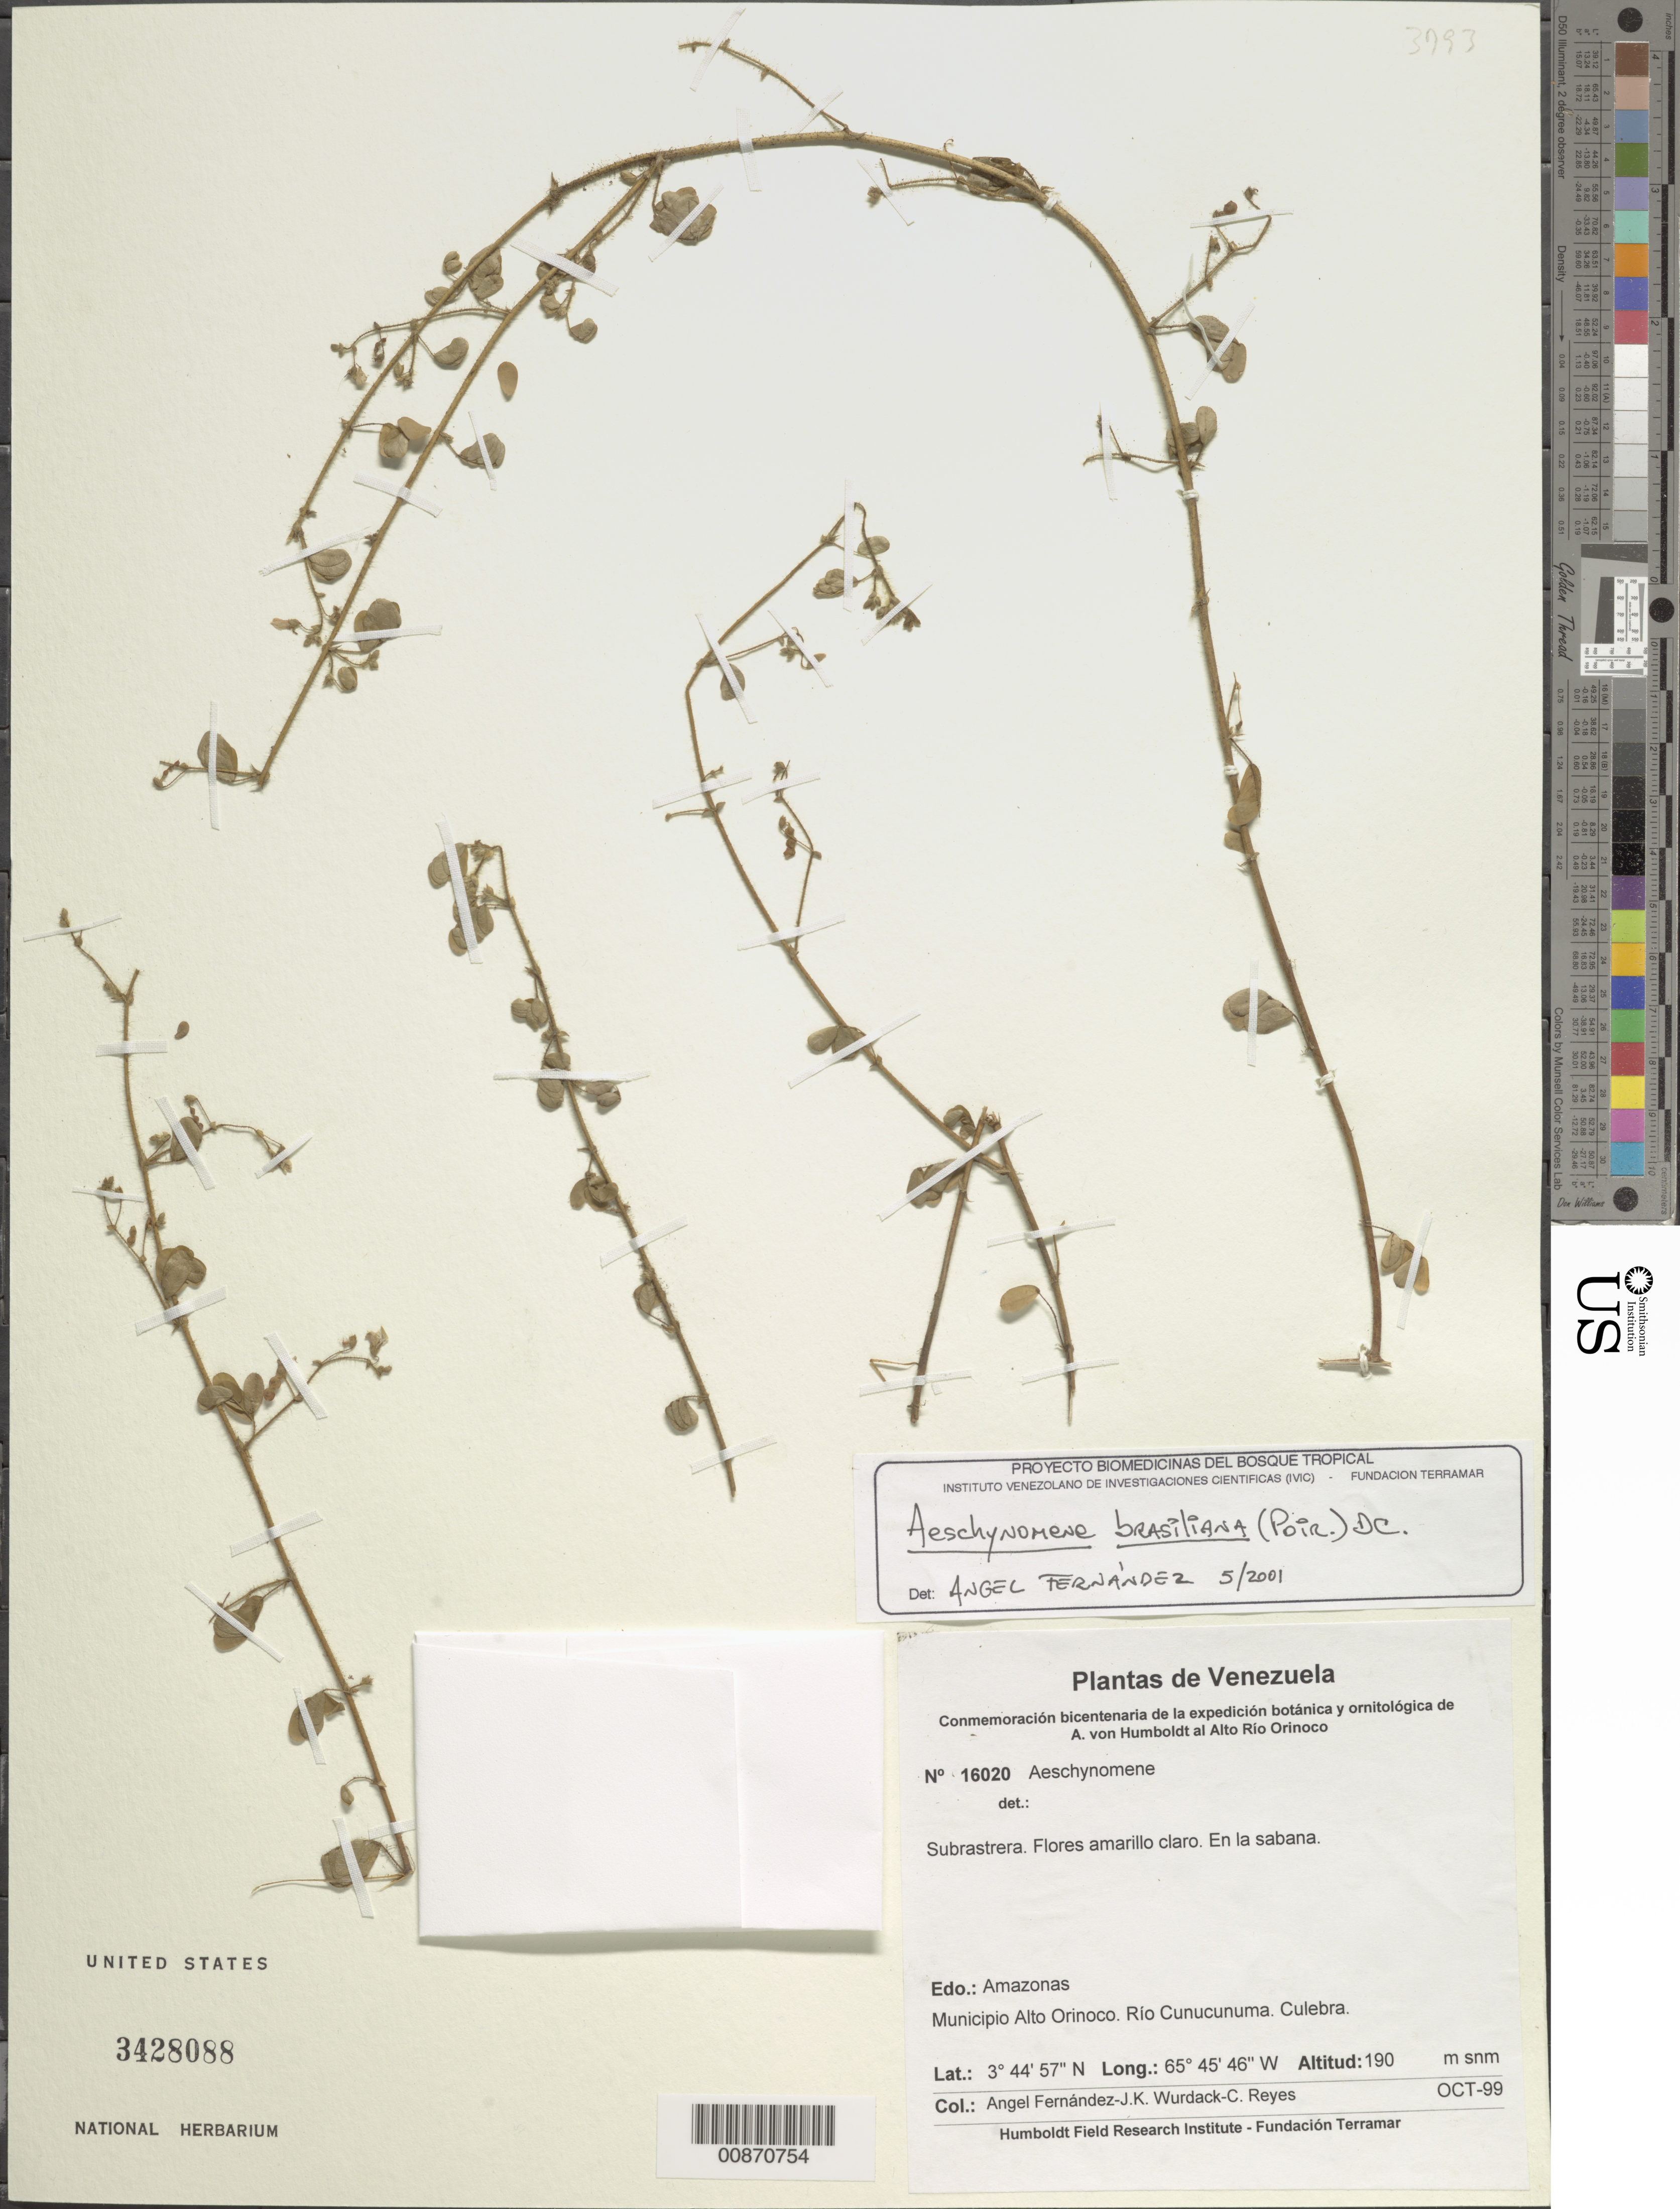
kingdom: Plantae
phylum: Tracheophyta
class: Magnoliopsida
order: Fabales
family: Fabaceae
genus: Aeschynomene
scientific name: Aeschynomene brasiliana var. brasiliana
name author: (Poir.) DC.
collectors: A. Fernández, K. Wurdack & C. Reyes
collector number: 16020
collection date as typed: Oct-99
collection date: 1999-10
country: Venezuela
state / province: Amazonas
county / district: Alto Orinoco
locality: Río Cunucunuma, Culebra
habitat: Sabana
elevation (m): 190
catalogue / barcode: US 3428088